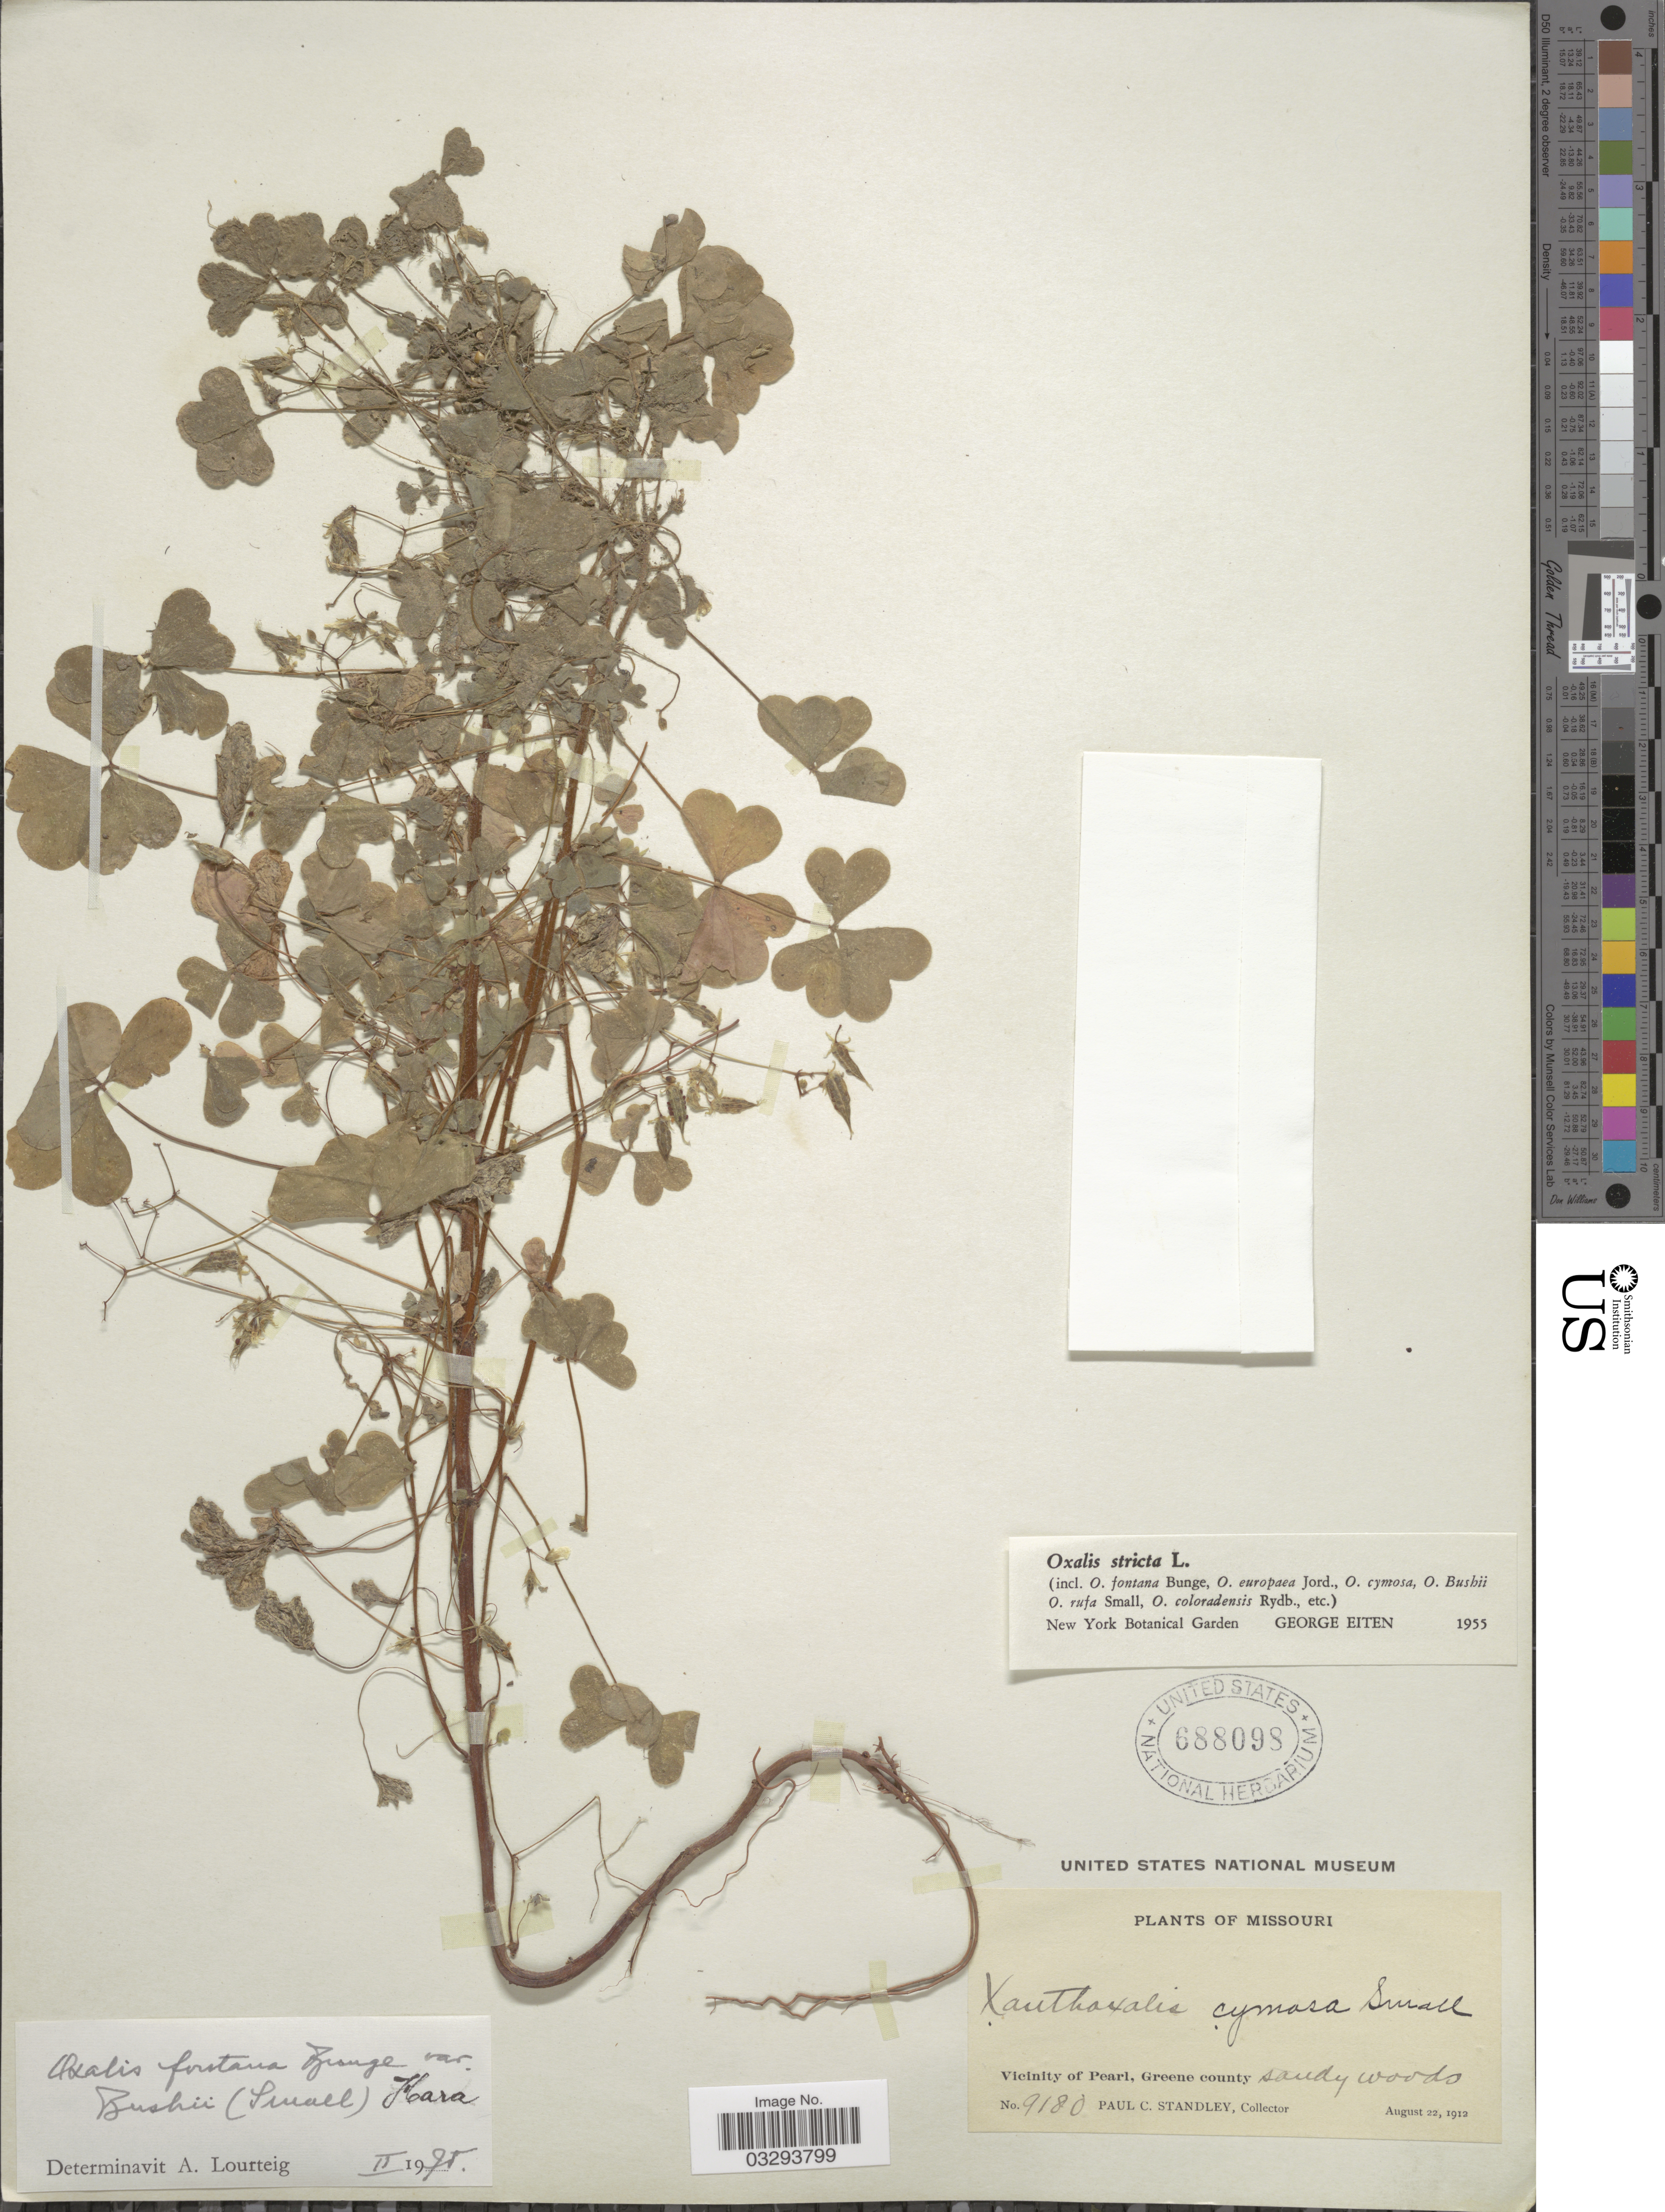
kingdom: Plantae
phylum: Tracheophyta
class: Magnoliopsida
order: Oxalidales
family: Oxalidaceae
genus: Oxalis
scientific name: Oxalis fontana var. bushii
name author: (Small) H. Hara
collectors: P. C. Standley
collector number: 9180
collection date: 1912-08-22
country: United States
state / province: Missouri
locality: Vicinity of Pearl, Greene county.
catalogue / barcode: US 688098